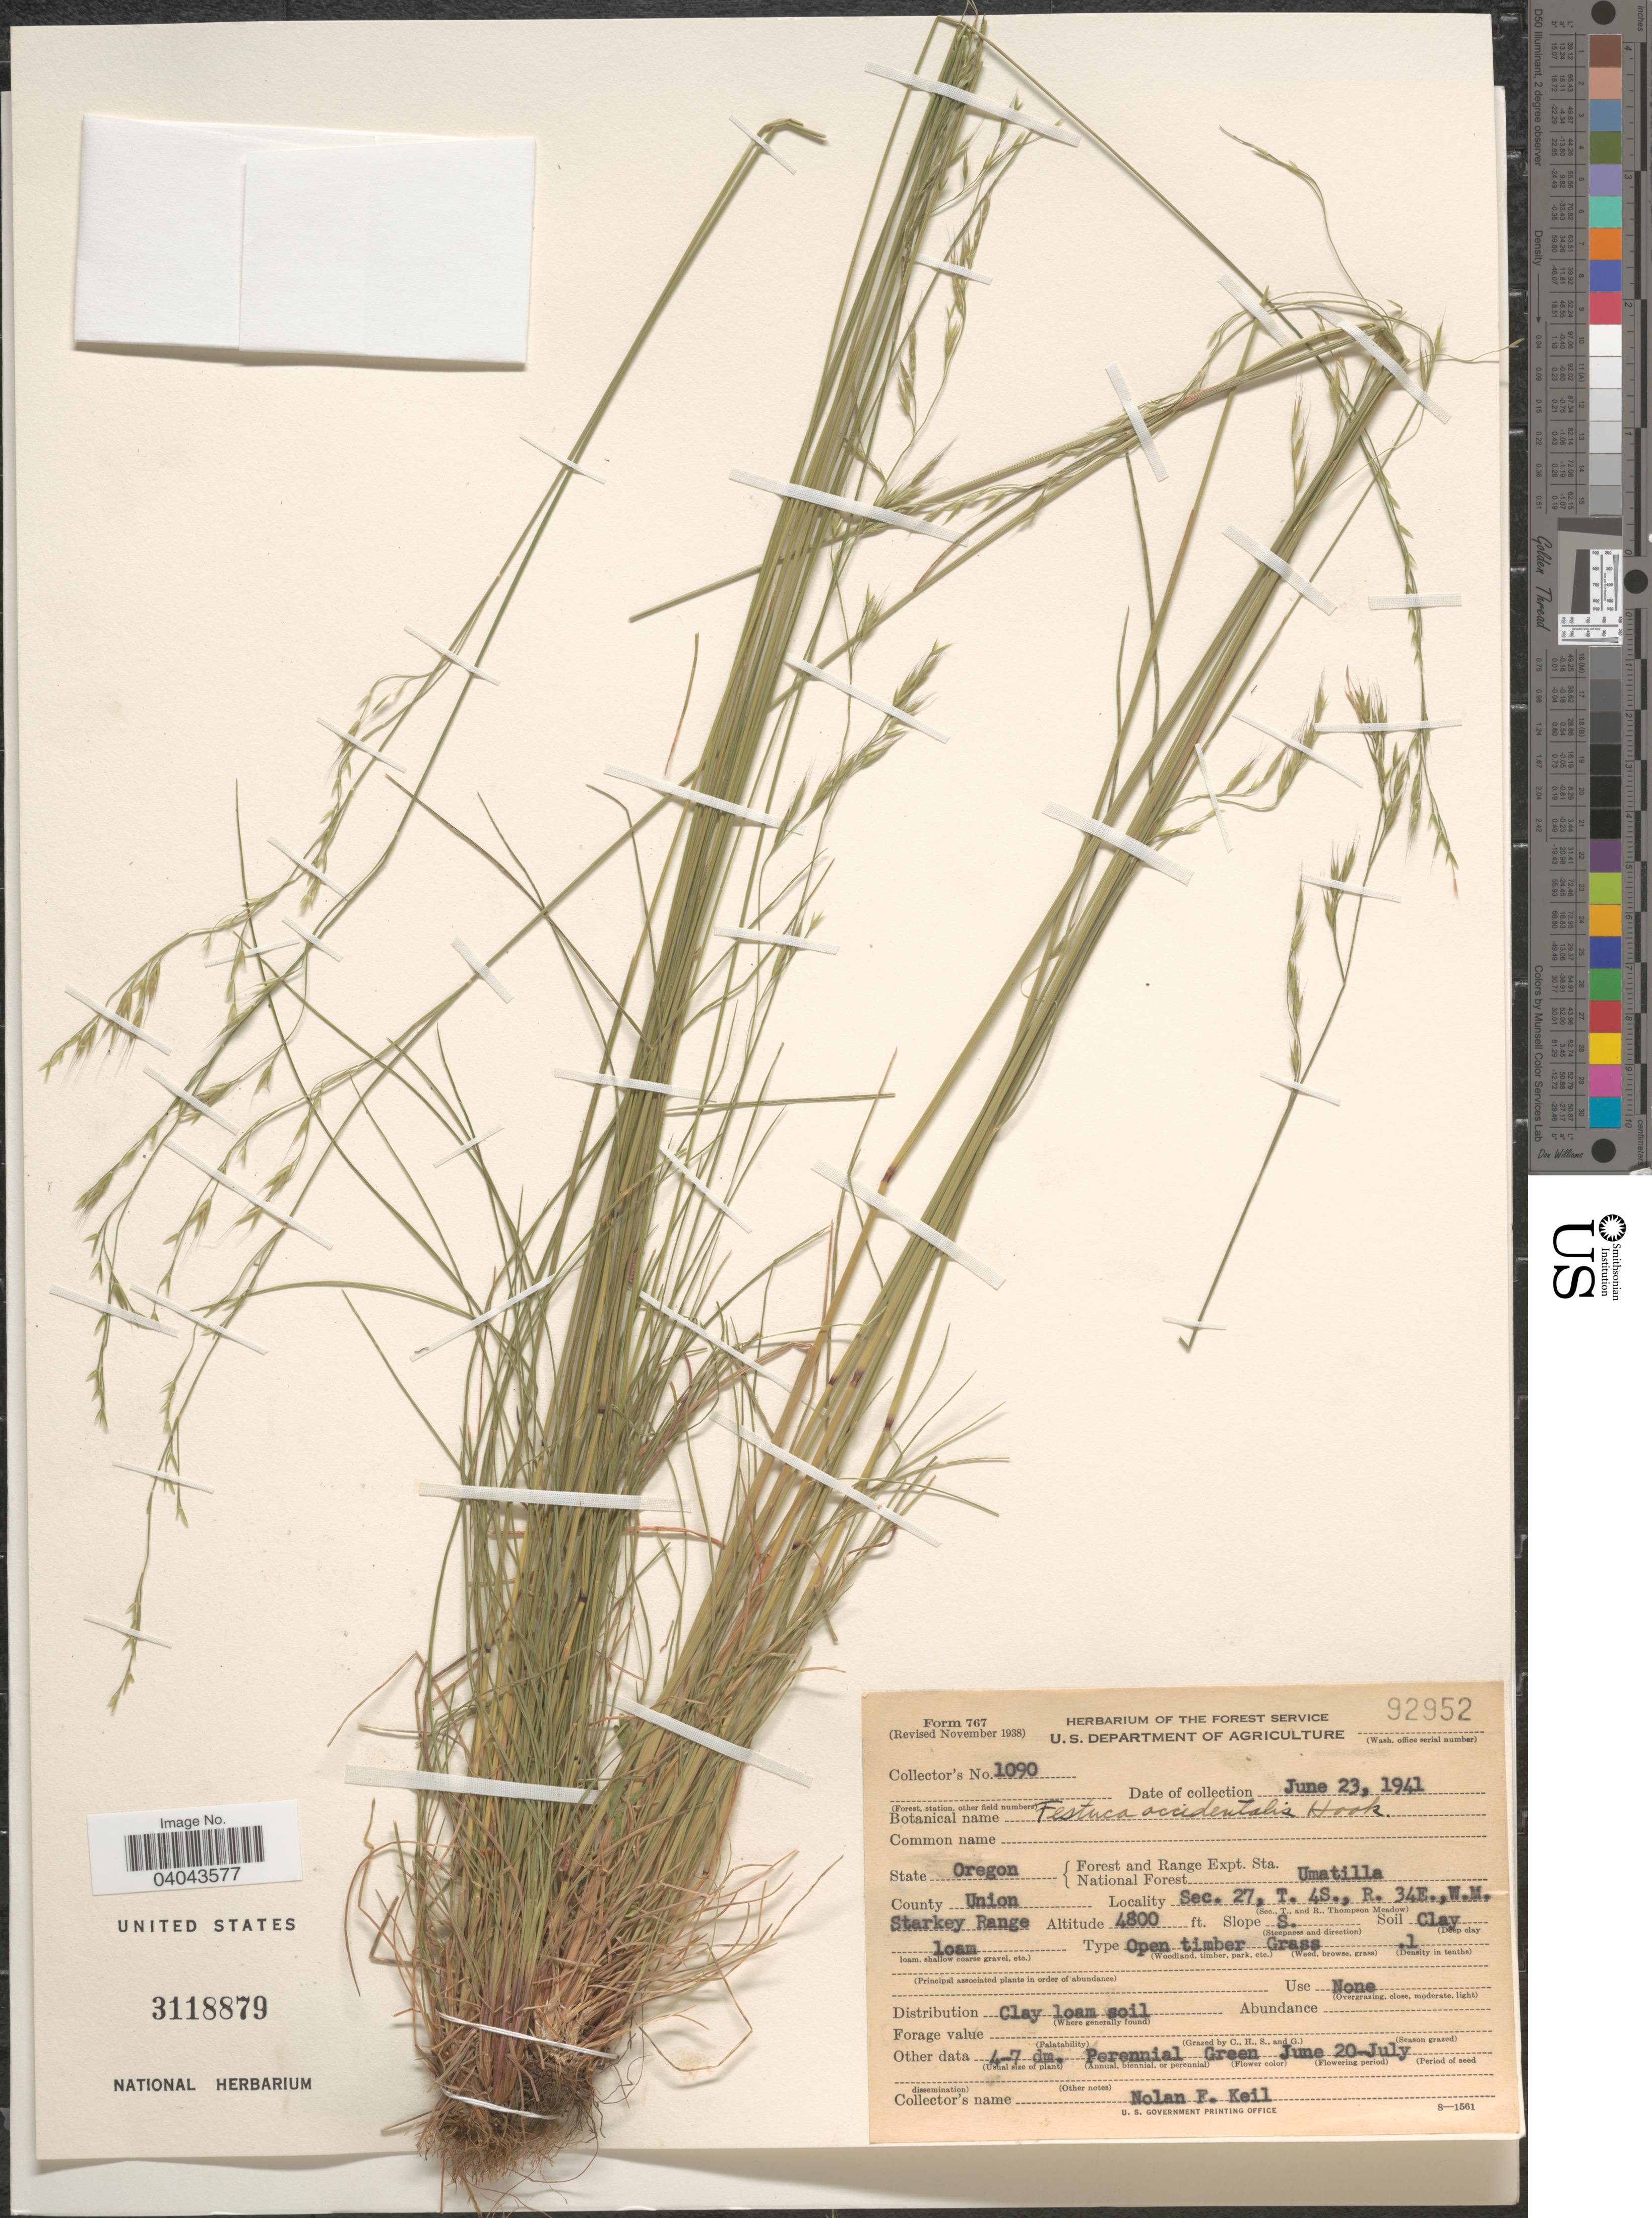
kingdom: Plantae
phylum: Tracheophyta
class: Liliopsida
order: Poales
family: Poaceae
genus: Festuca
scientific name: Festuca occidentalis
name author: Hook.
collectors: N. Keil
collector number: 1090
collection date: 1941-06-23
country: United States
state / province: Oregon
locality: Forest and Range Expt. Sta. National Forest Umatilla. County Union. Sec. 27, T. 4S., R. 34E., W. M. Starkey Range.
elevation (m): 1463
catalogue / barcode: US 3118879